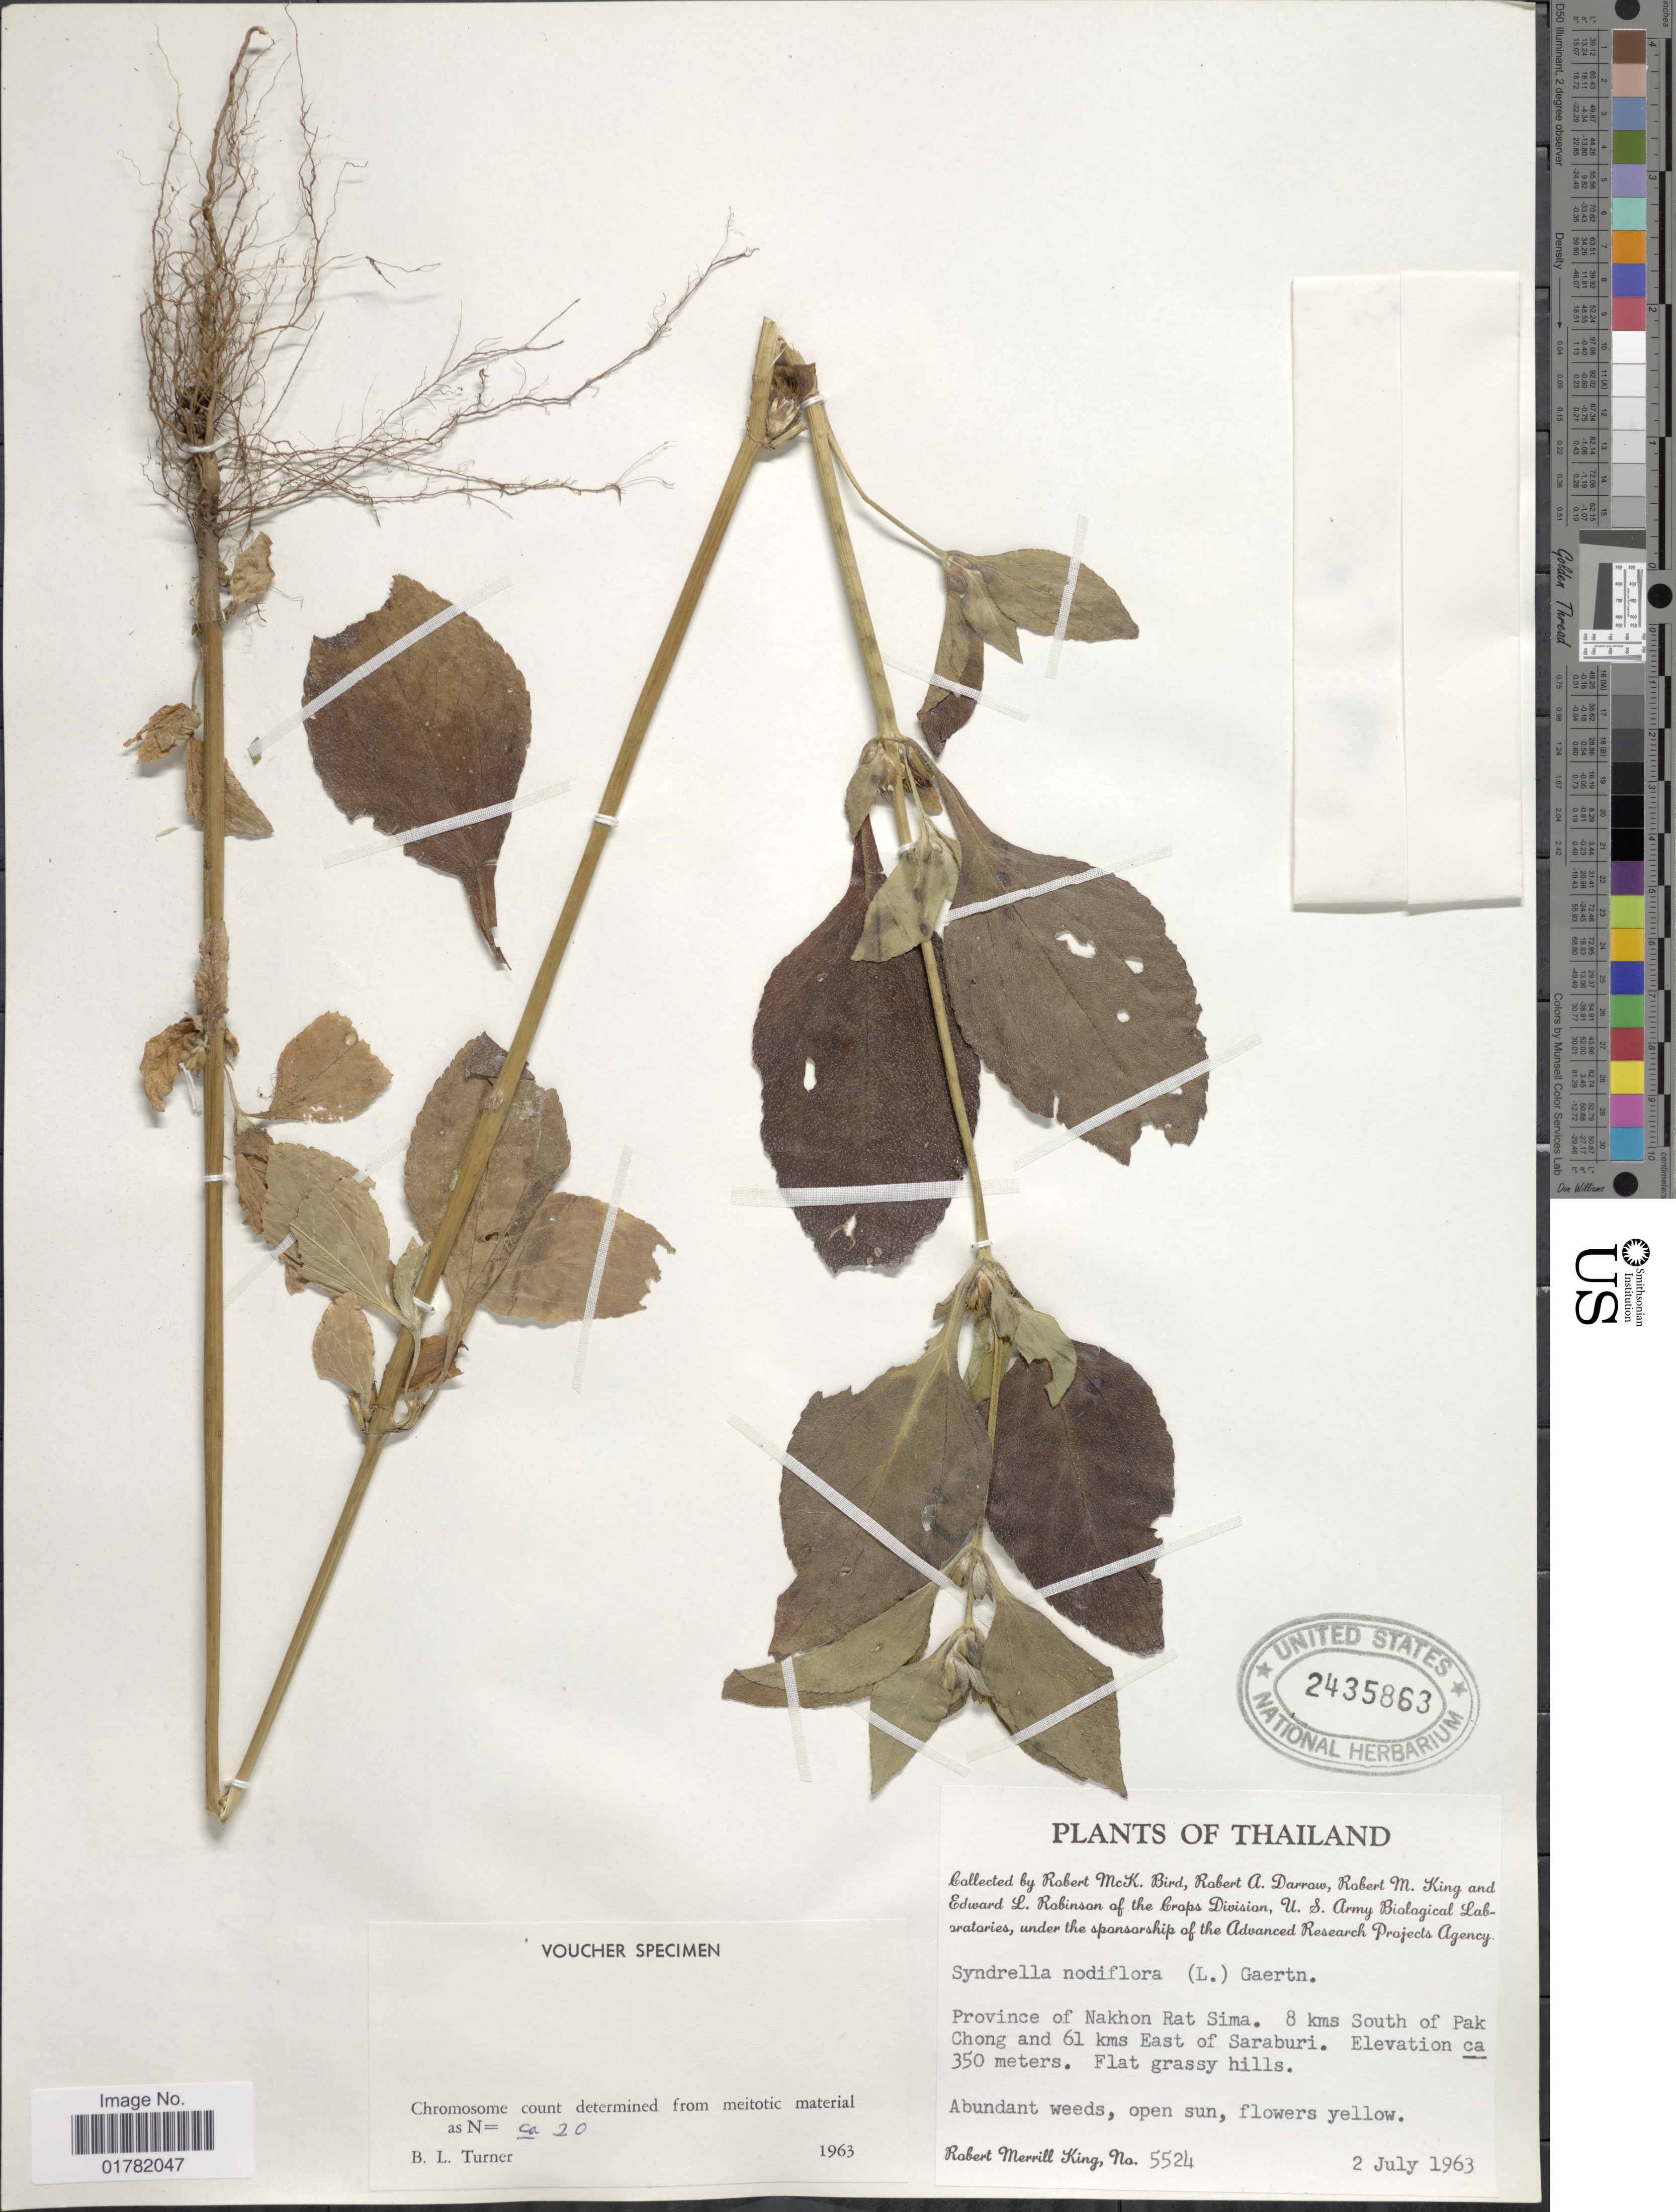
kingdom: Plantae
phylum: Tracheophyta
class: Magnoliopsida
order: Asterales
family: Asteraceae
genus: Synedrella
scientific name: Synedrella nodiflora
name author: (L.) Gaertn.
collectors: R. M. King, R. M. Bird, R. A. Darrow, R. M. King & E. L. Robinson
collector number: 5524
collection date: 1963-07-02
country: Thailand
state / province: Nakhon Si Thammarat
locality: Province of Nakhon Rat Sima. 8 kms South of Pak Ching and 61 kms East of Saraburi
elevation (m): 350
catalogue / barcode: US 2435863